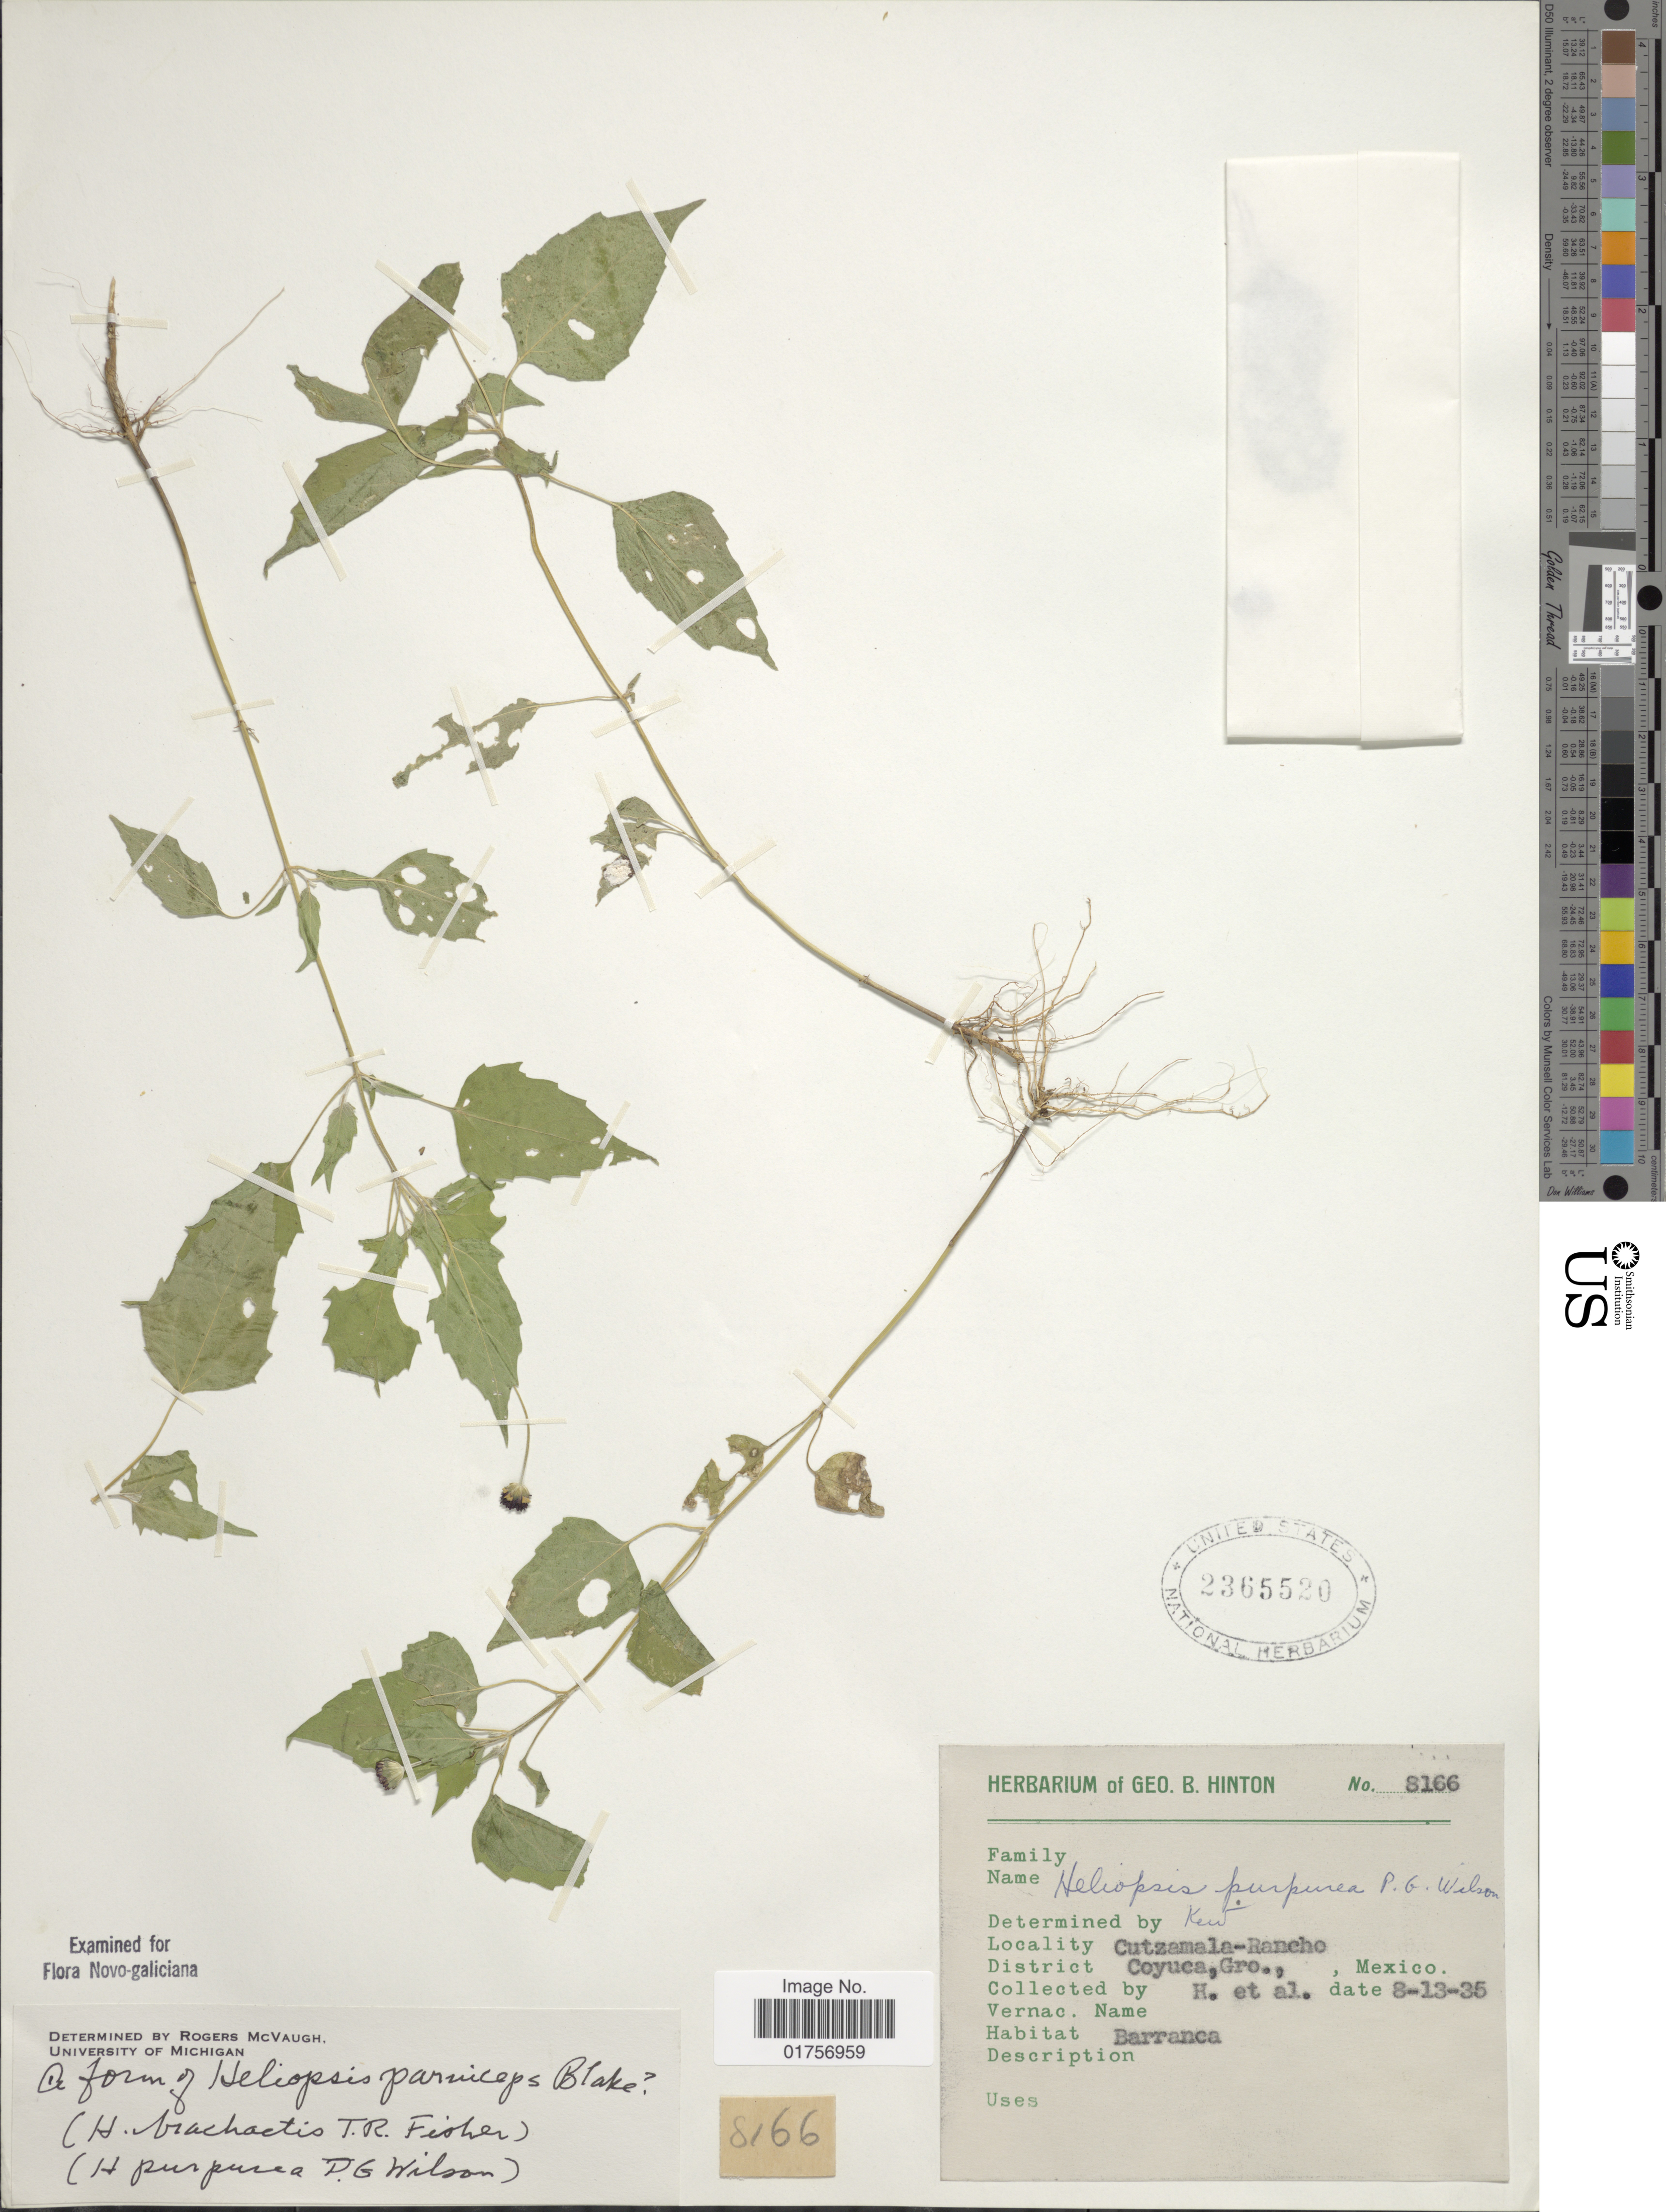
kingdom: Plantae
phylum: Tracheophyta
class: Magnoliopsida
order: Asterales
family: Asteraceae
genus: Heliopsis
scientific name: Heliopsis brachactis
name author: Standl. ex T.R. Fisher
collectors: G. B. Hinton & et al.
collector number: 8166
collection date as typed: Transcribed d/m/y: 13/8/35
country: Mexico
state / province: Guerrero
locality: Cutzemala-Rancho. District Coyuca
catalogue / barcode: US 2365520